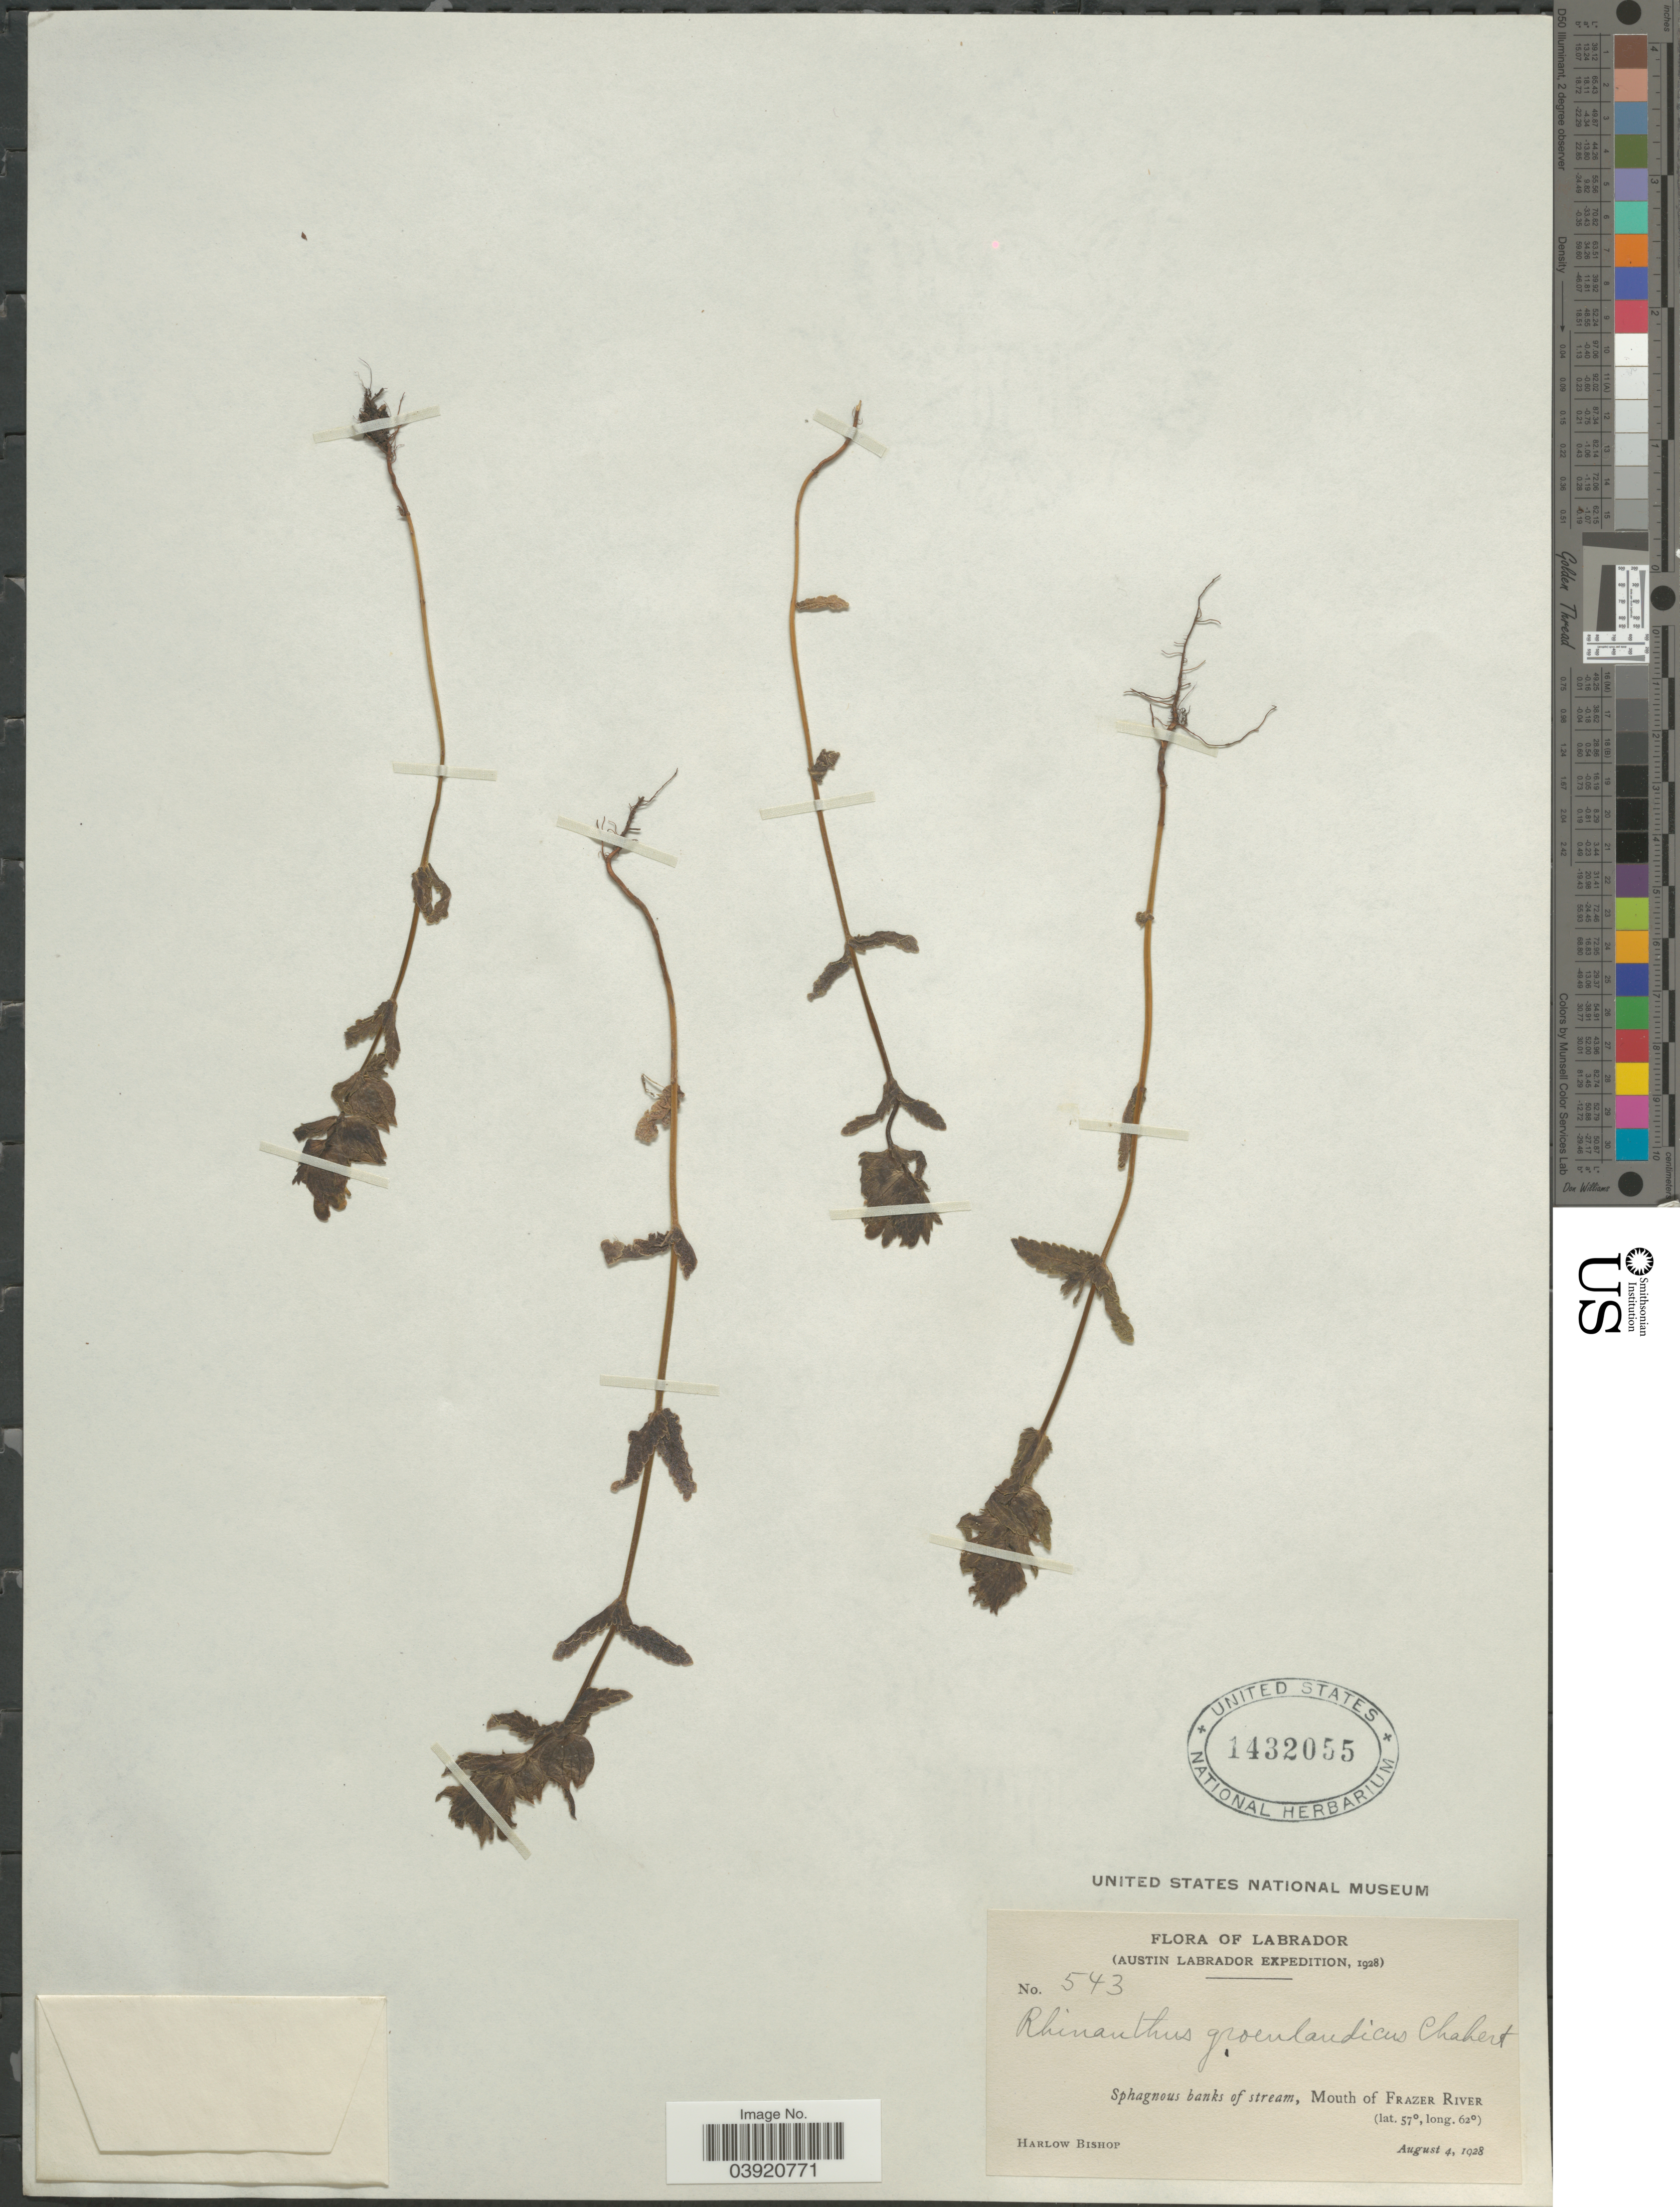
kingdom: Plantae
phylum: Tracheophyta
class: Magnoliopsida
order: Lamiales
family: Orobanchaceae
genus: Rhinanthus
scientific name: Rhinanthus groenlandicus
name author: Chabert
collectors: H. Bishop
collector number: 543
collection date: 1928-08-04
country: Canada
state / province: Newfoundland and Labrador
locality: Labrador. Mouth of Frazer River.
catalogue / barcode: US 1432055